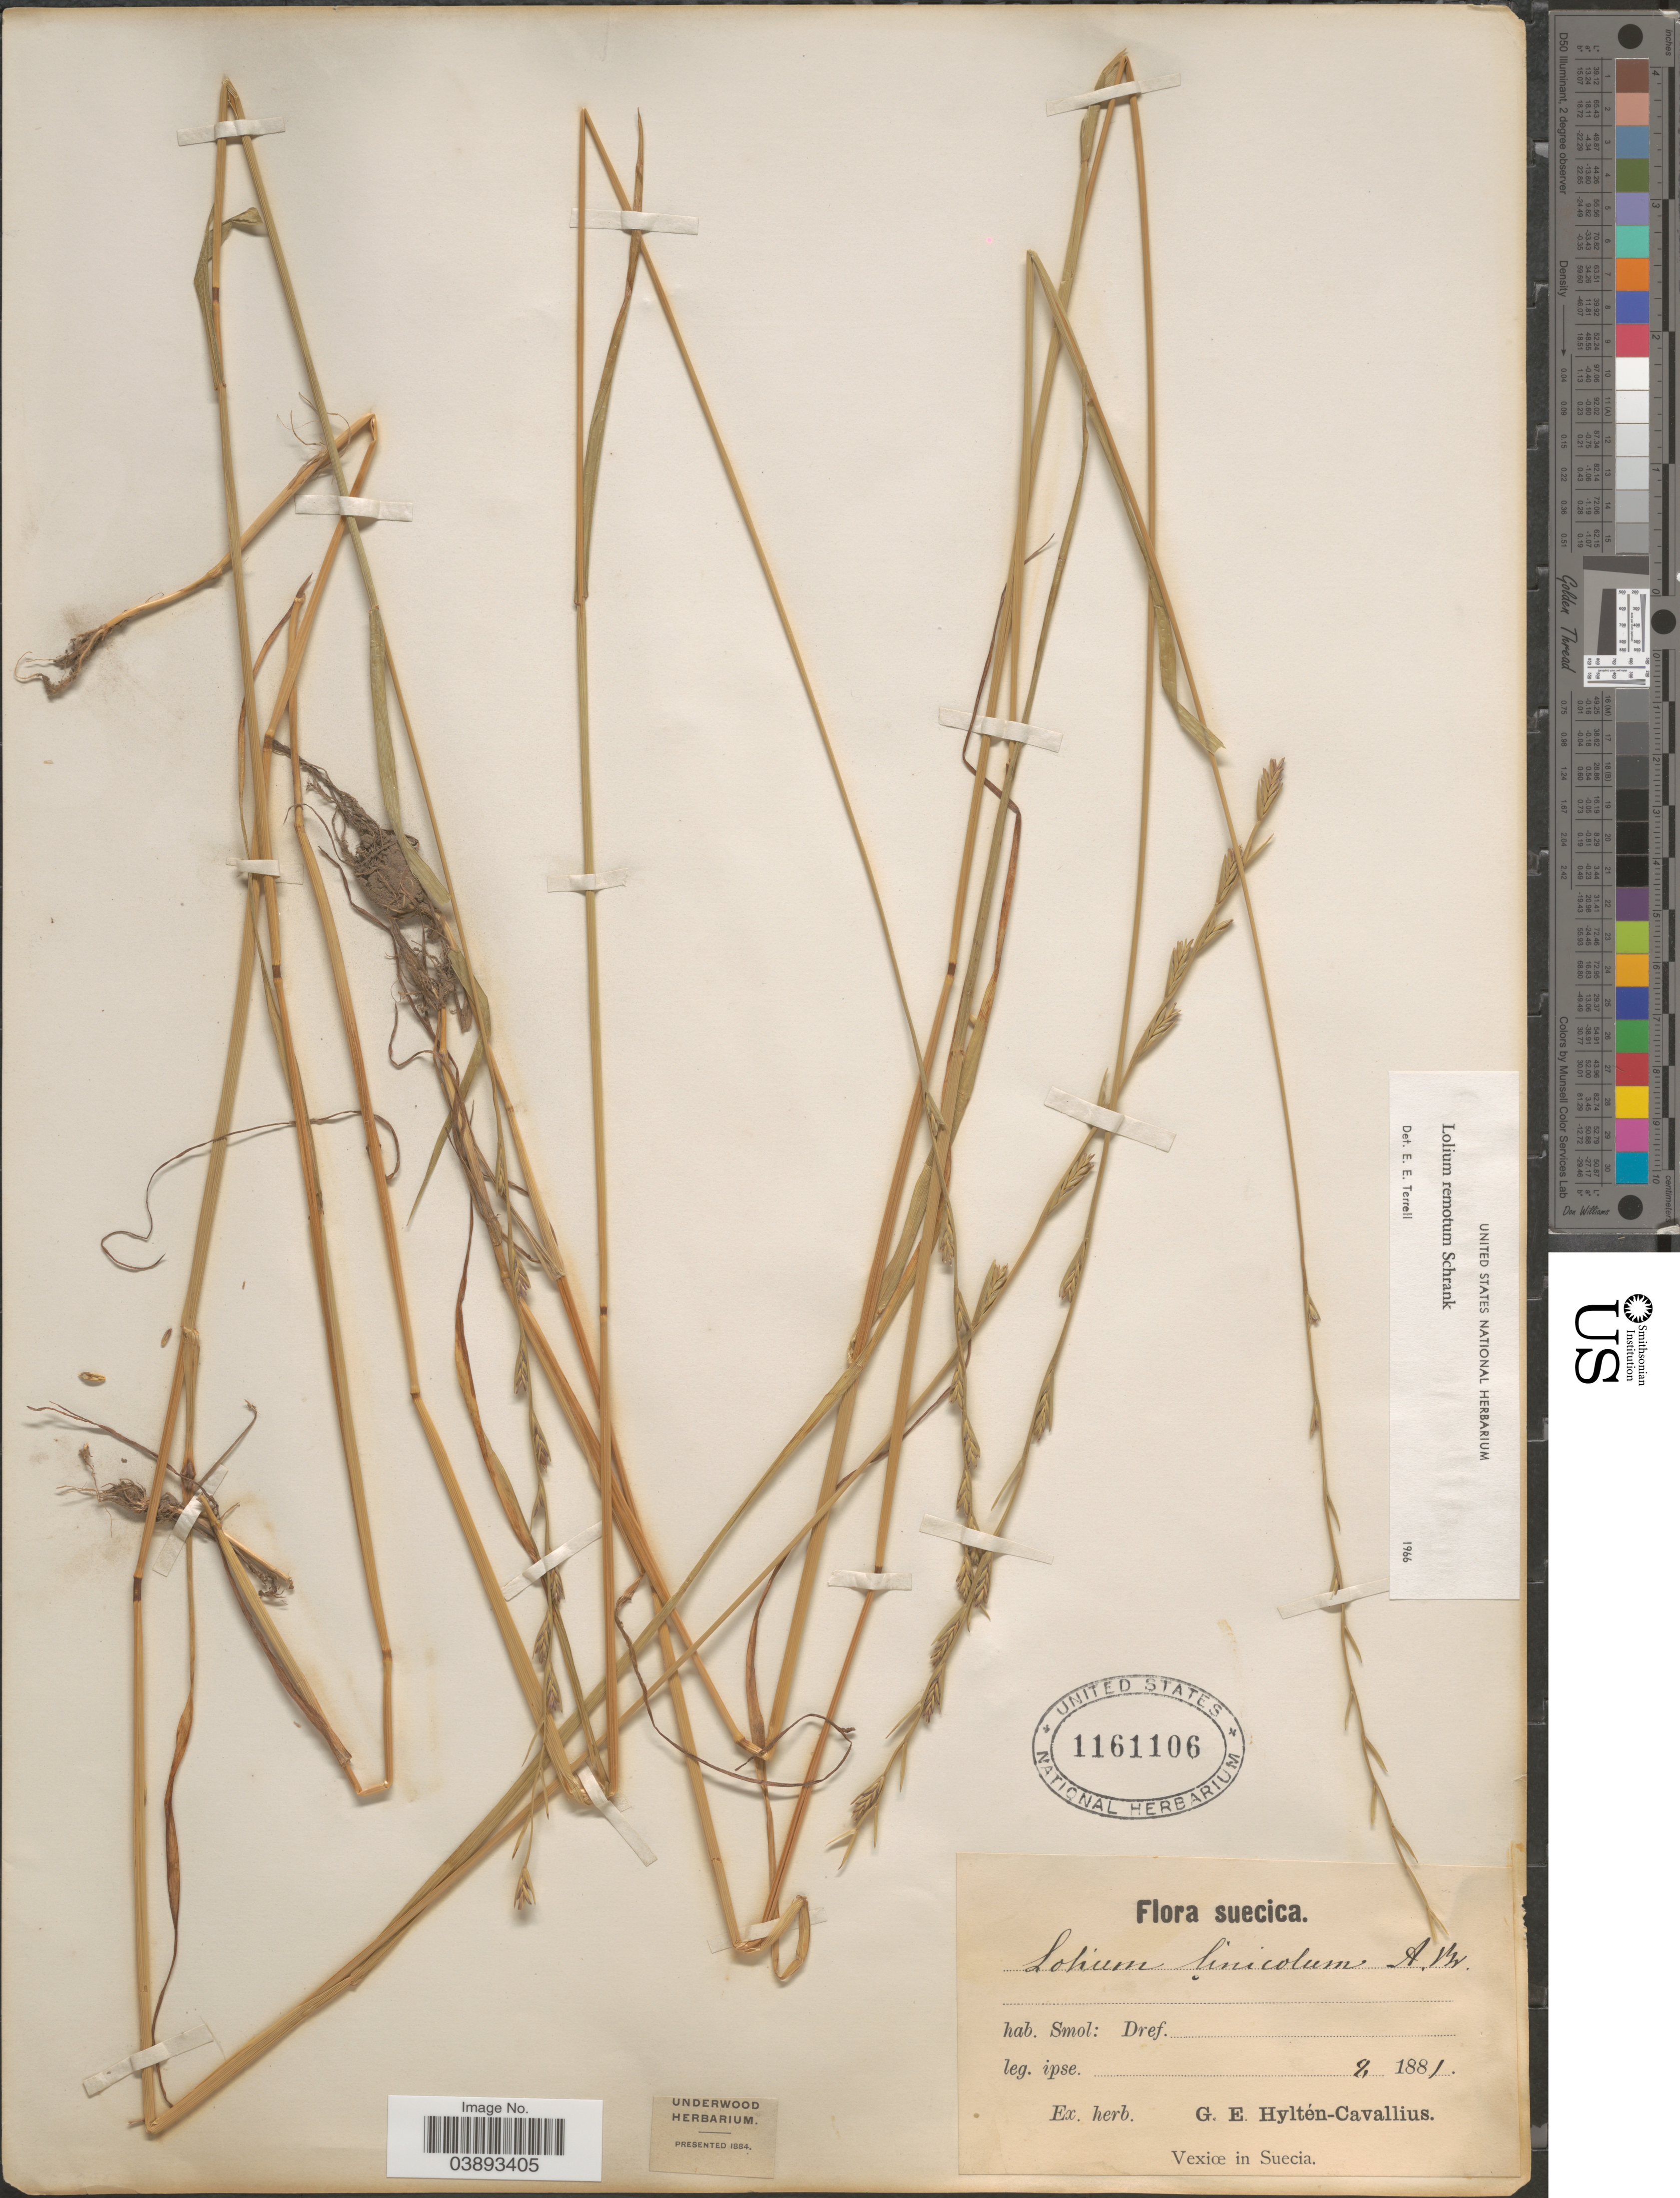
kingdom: Plantae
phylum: Tracheophyta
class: Liliopsida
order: Poales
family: Poaceae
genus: Lolium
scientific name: Lolium remotum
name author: Schrank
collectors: G. Hyltén-Cavallius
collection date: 1881-08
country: Sweden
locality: Suecica. Smol: Dref.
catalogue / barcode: US 1161106